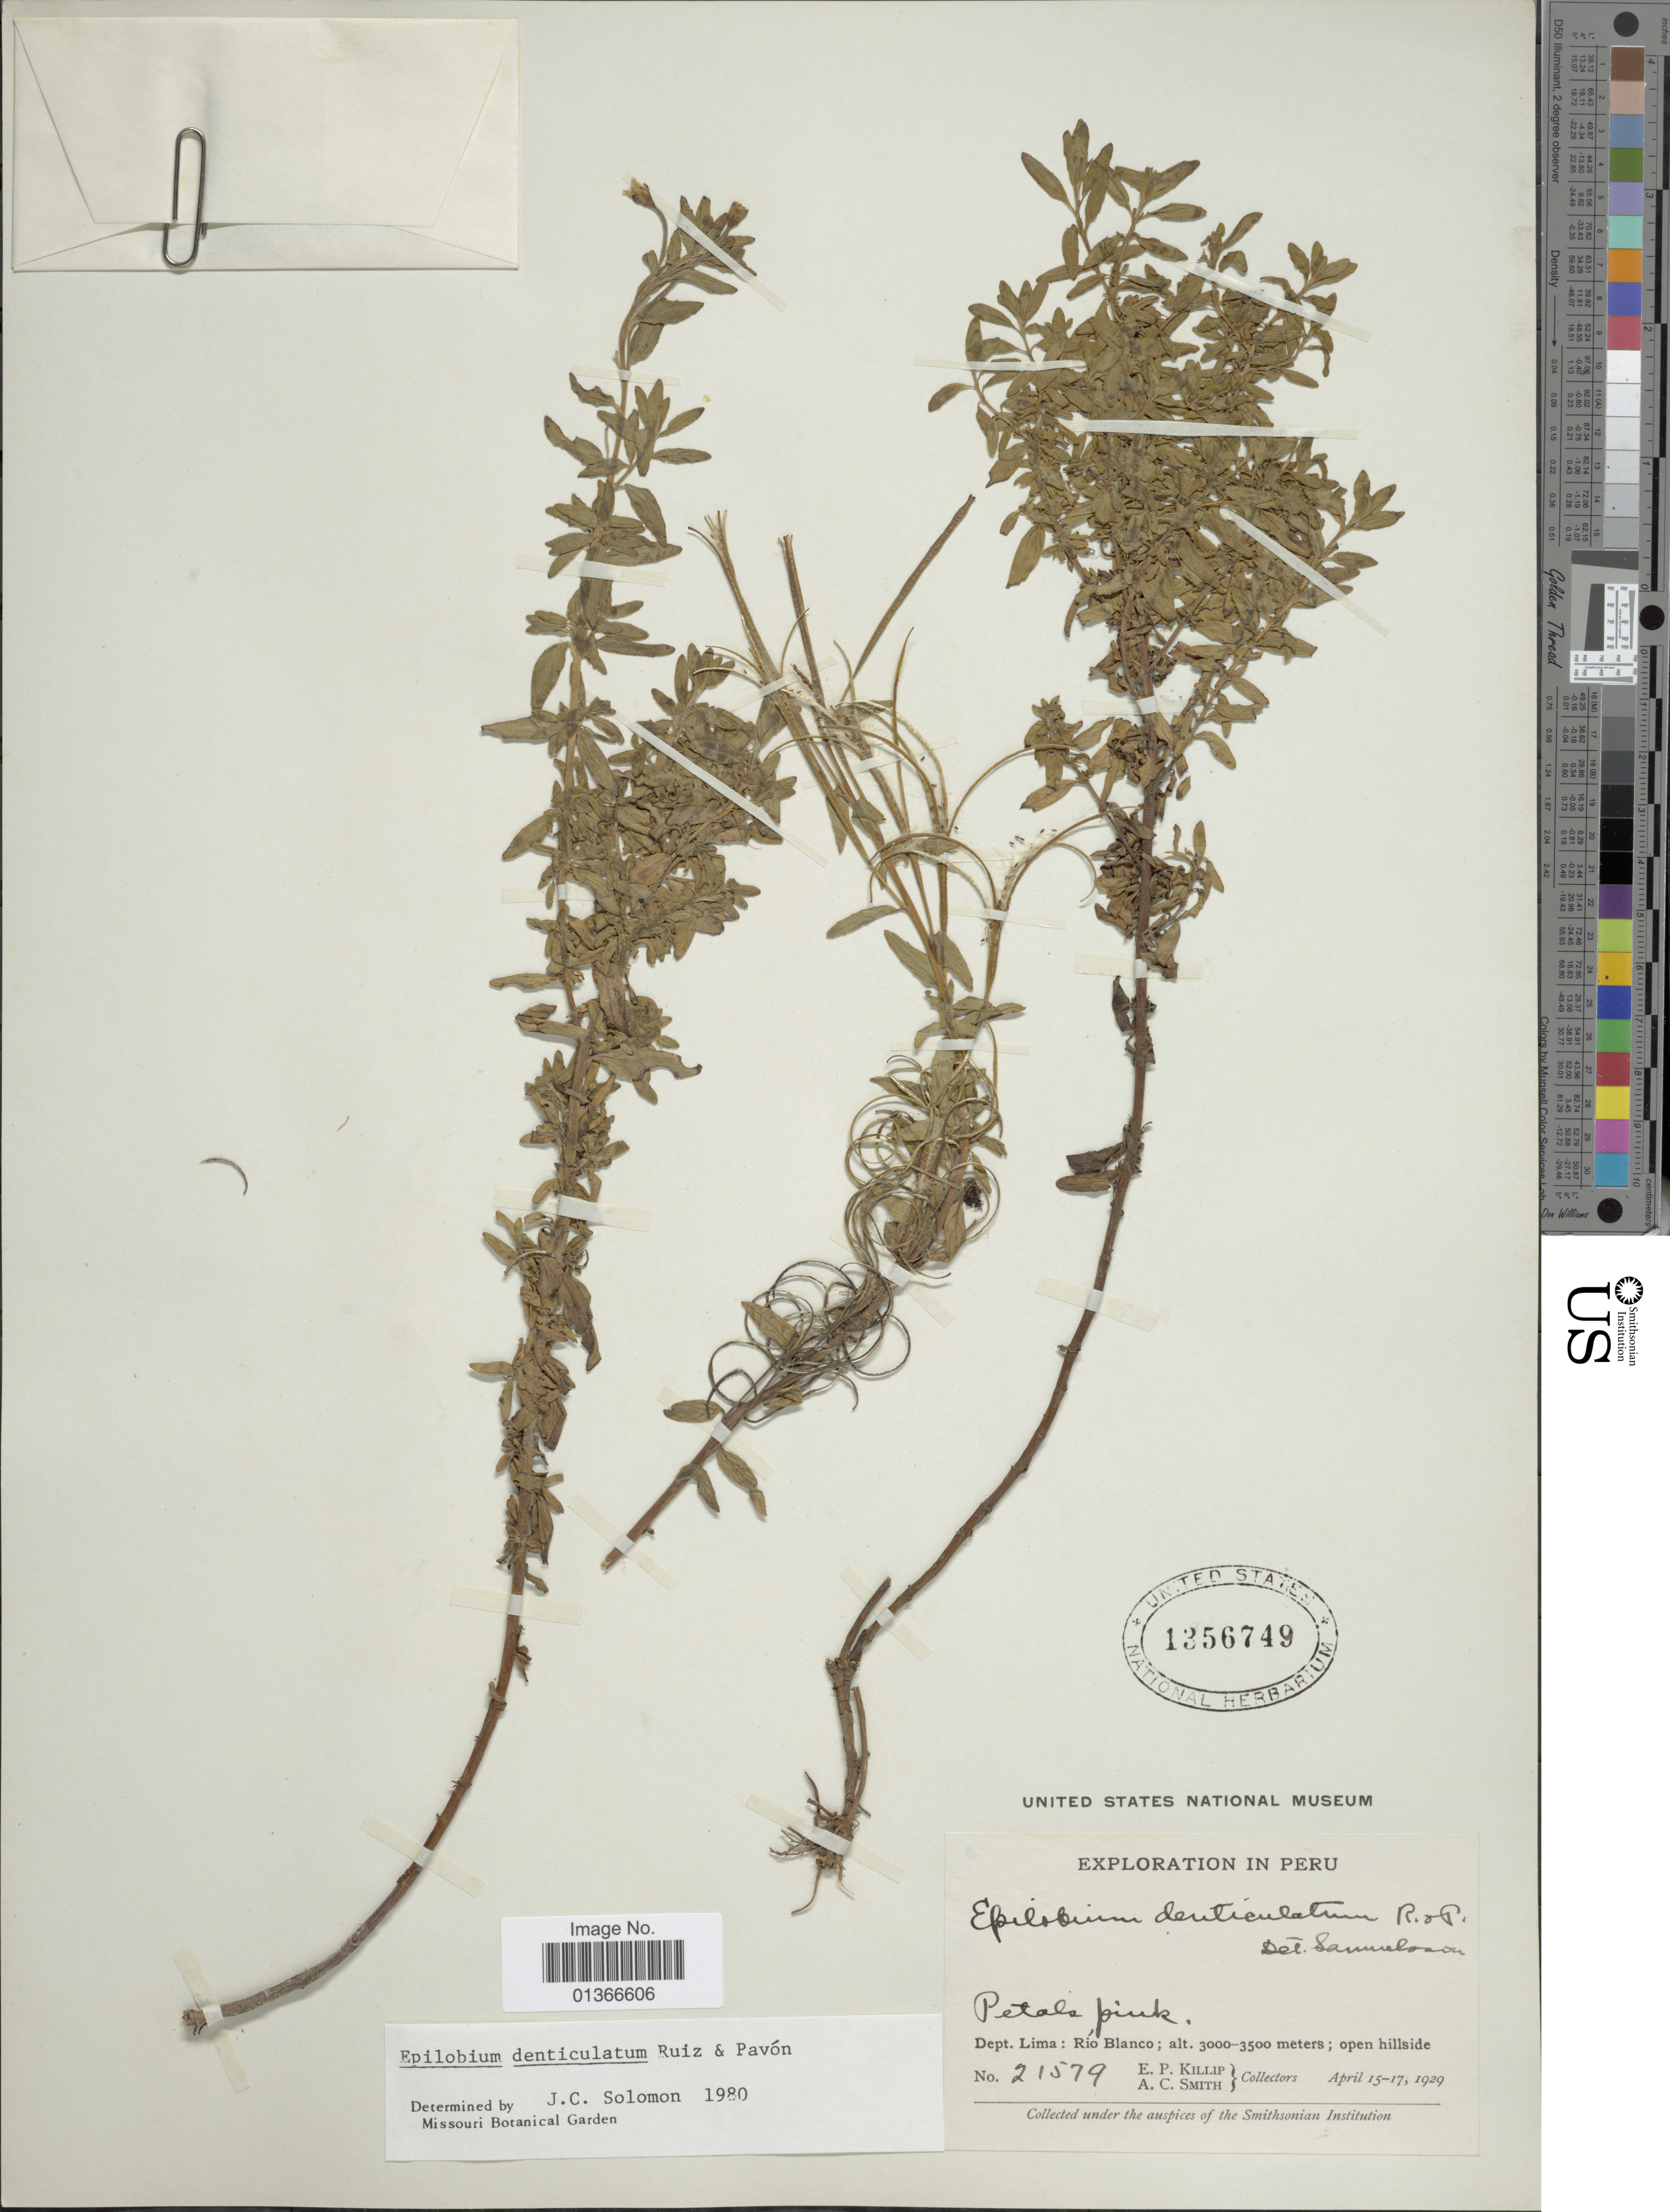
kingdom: Plantae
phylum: Tracheophyta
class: Magnoliopsida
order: Myrtales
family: Onagraceae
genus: Epilobium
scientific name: Epilobium denticulatum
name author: Ruiz & Pav.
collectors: E. P. Killip & A. C. Smith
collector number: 21579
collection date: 1929-04-15/1929-04-17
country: Peru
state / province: Lima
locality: Río Blanco.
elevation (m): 3000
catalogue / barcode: US 1356749